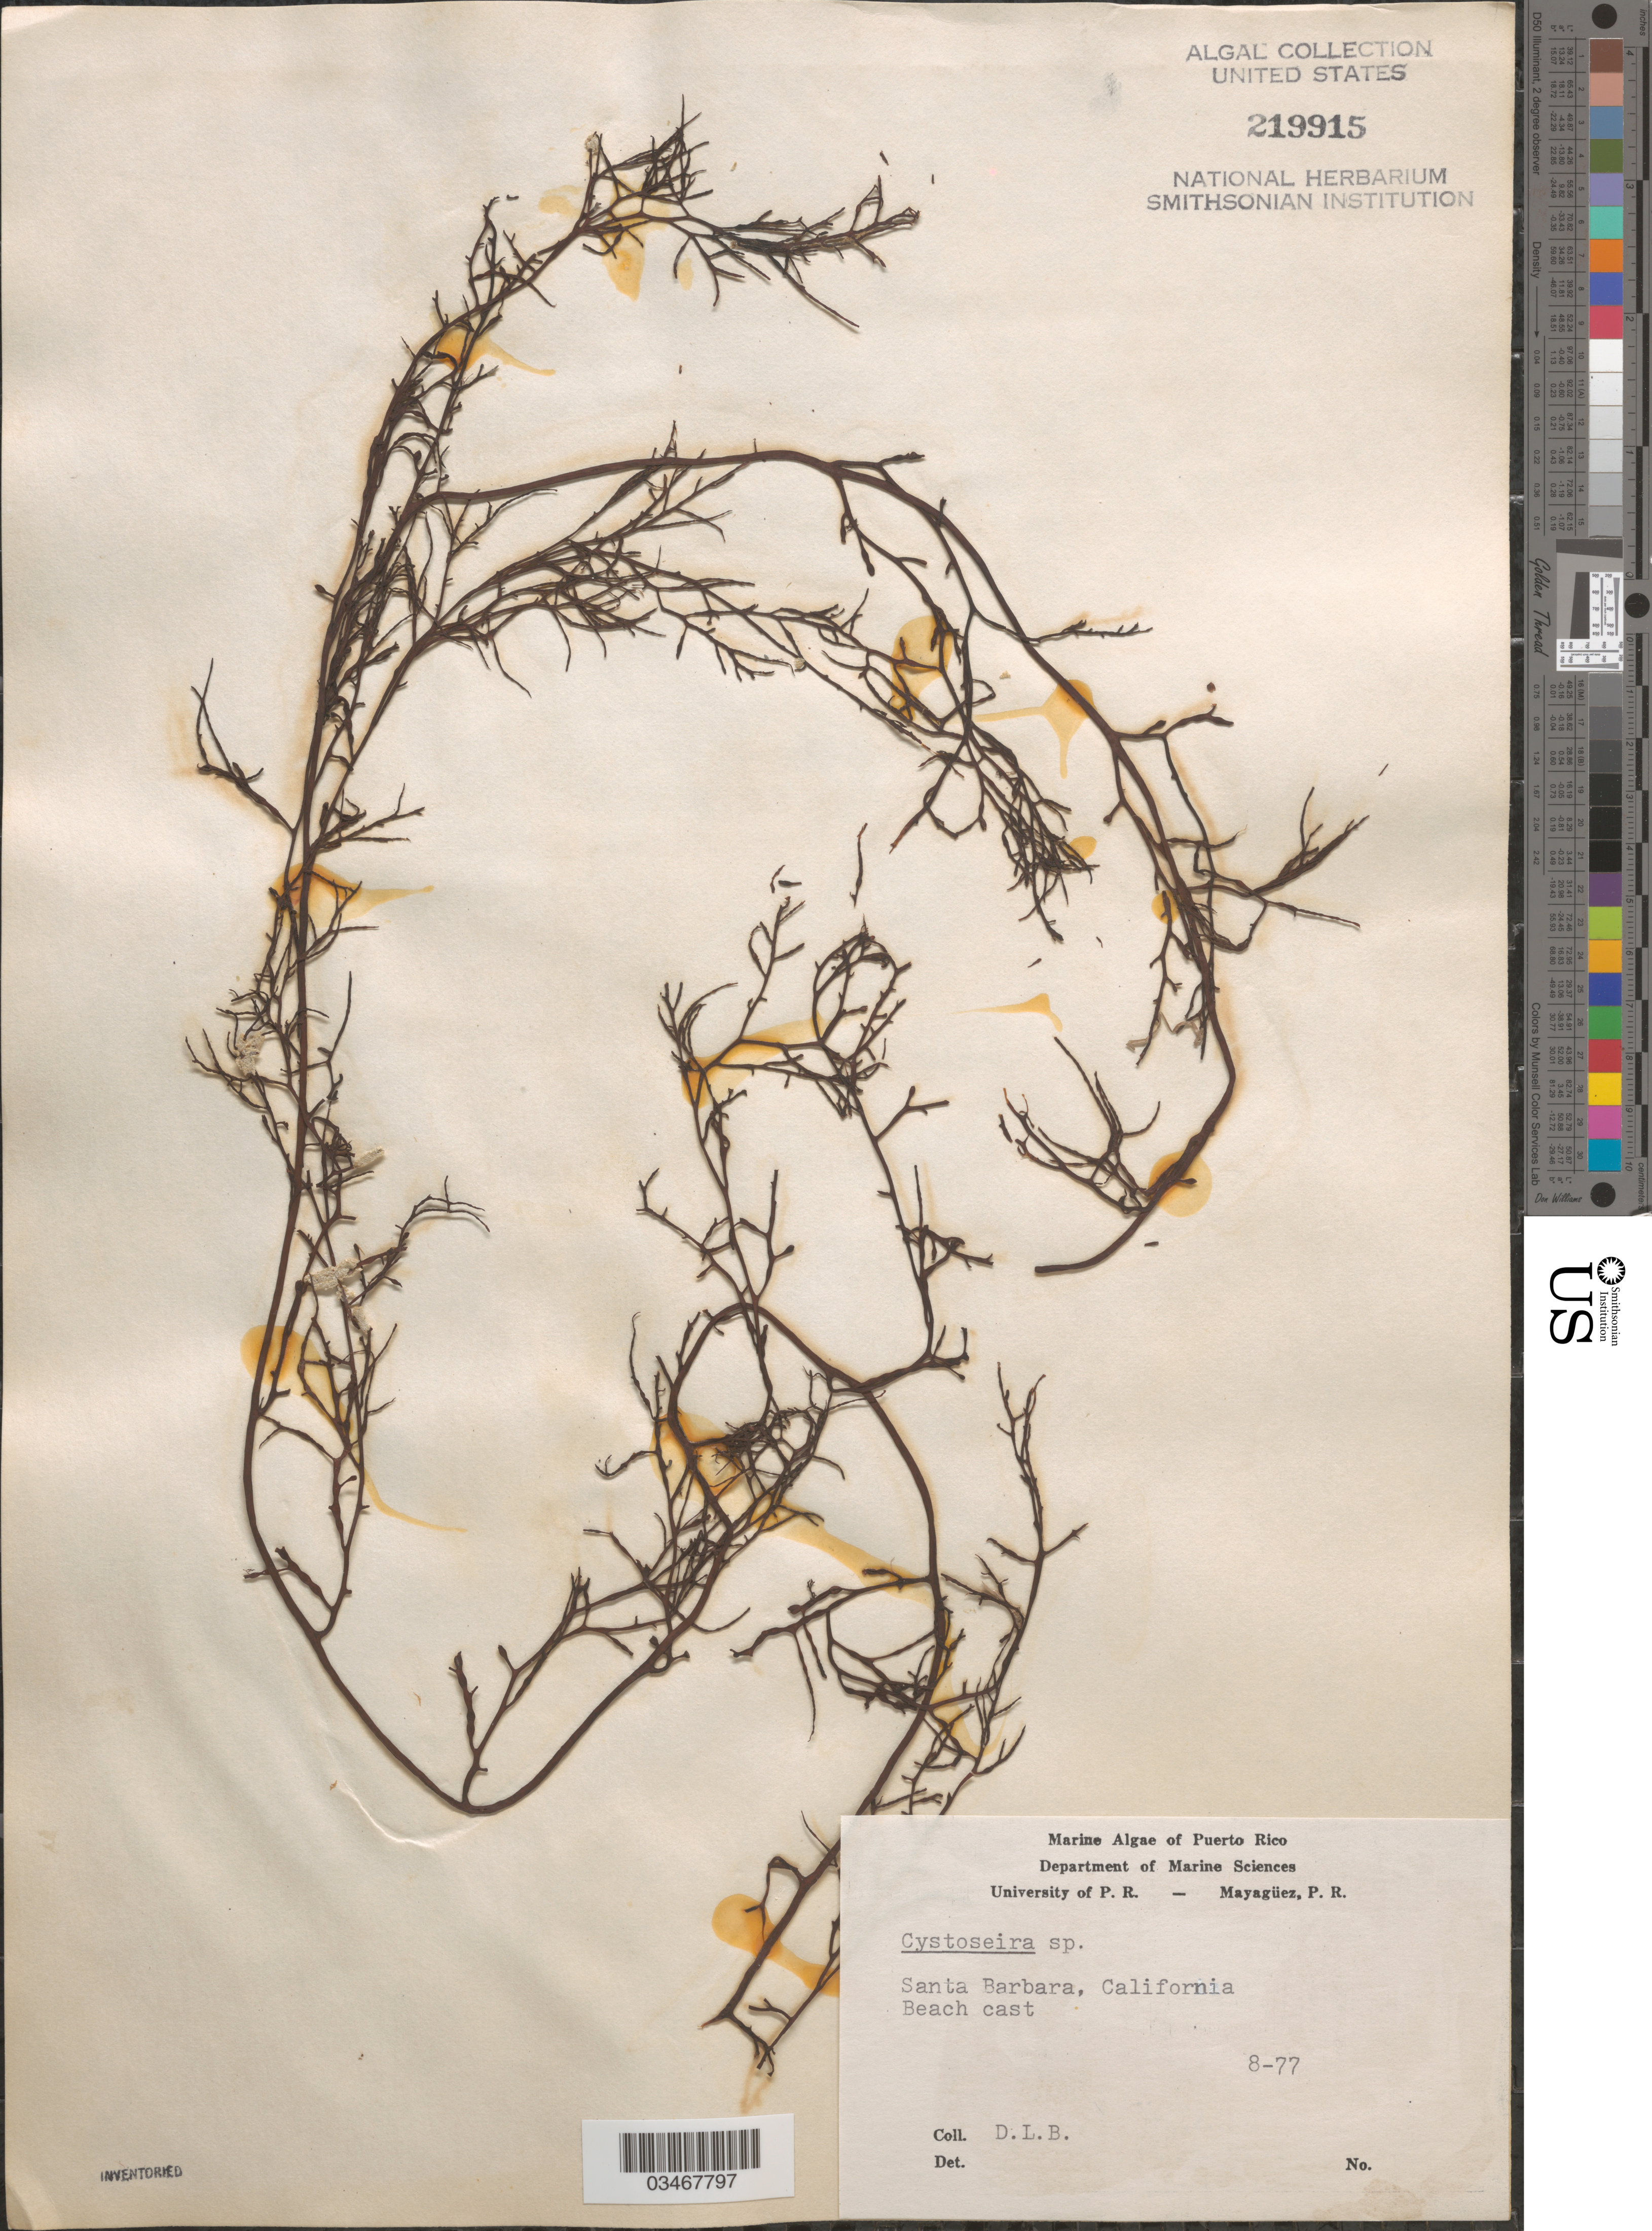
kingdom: Chromista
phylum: Ochrophyta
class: Phaeophyceae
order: Fucales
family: Sargassaceae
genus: Cystoseira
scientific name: Cystoseira sp.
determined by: Ballantine, D. L.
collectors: D.L. Ballantine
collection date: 1977-08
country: United States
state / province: California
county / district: Santa Barbara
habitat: Beach cast.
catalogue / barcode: US 219915